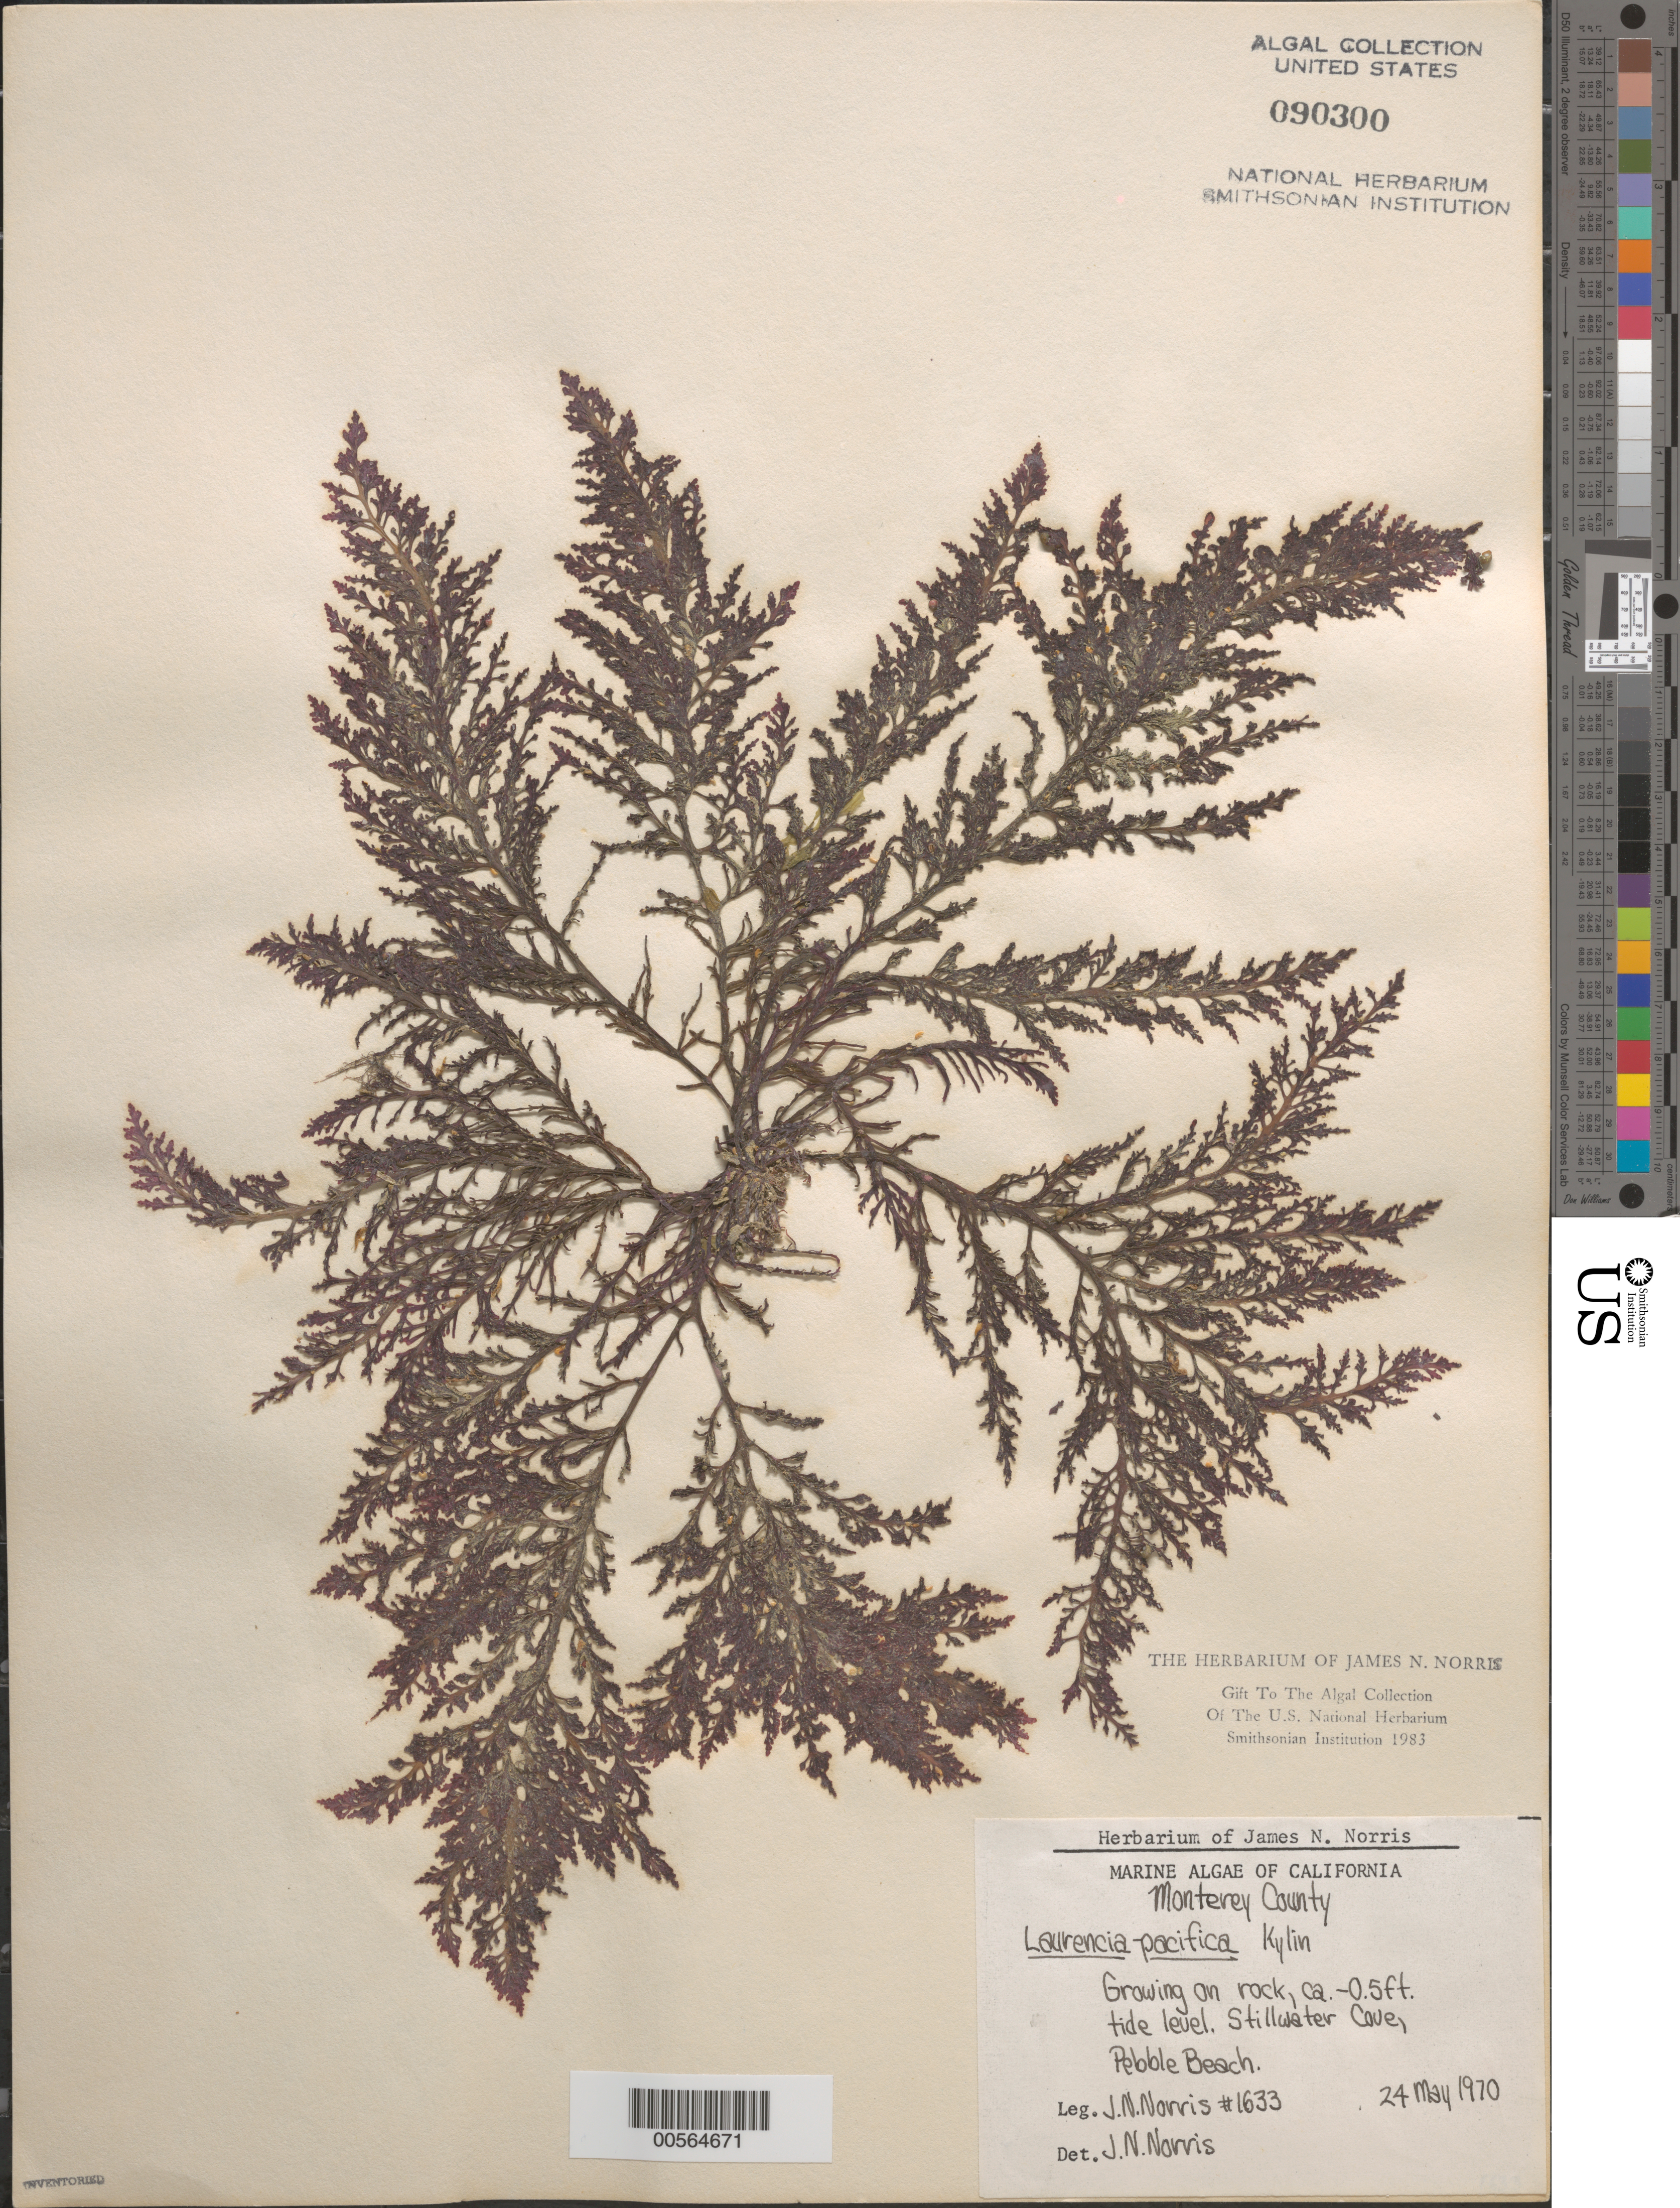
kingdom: Plantae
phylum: Rhodophyta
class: Florideophyceae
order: Ceramiales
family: Rhodomelaceae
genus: Laurencia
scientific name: Laurencia pacifica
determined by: Norris, James N.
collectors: J. N. Norris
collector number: JN-1633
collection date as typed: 24 May 1970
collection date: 1970-05-24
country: United States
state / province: California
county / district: Monterey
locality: Stillwater Cove, Pebble Beach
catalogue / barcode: US 90300